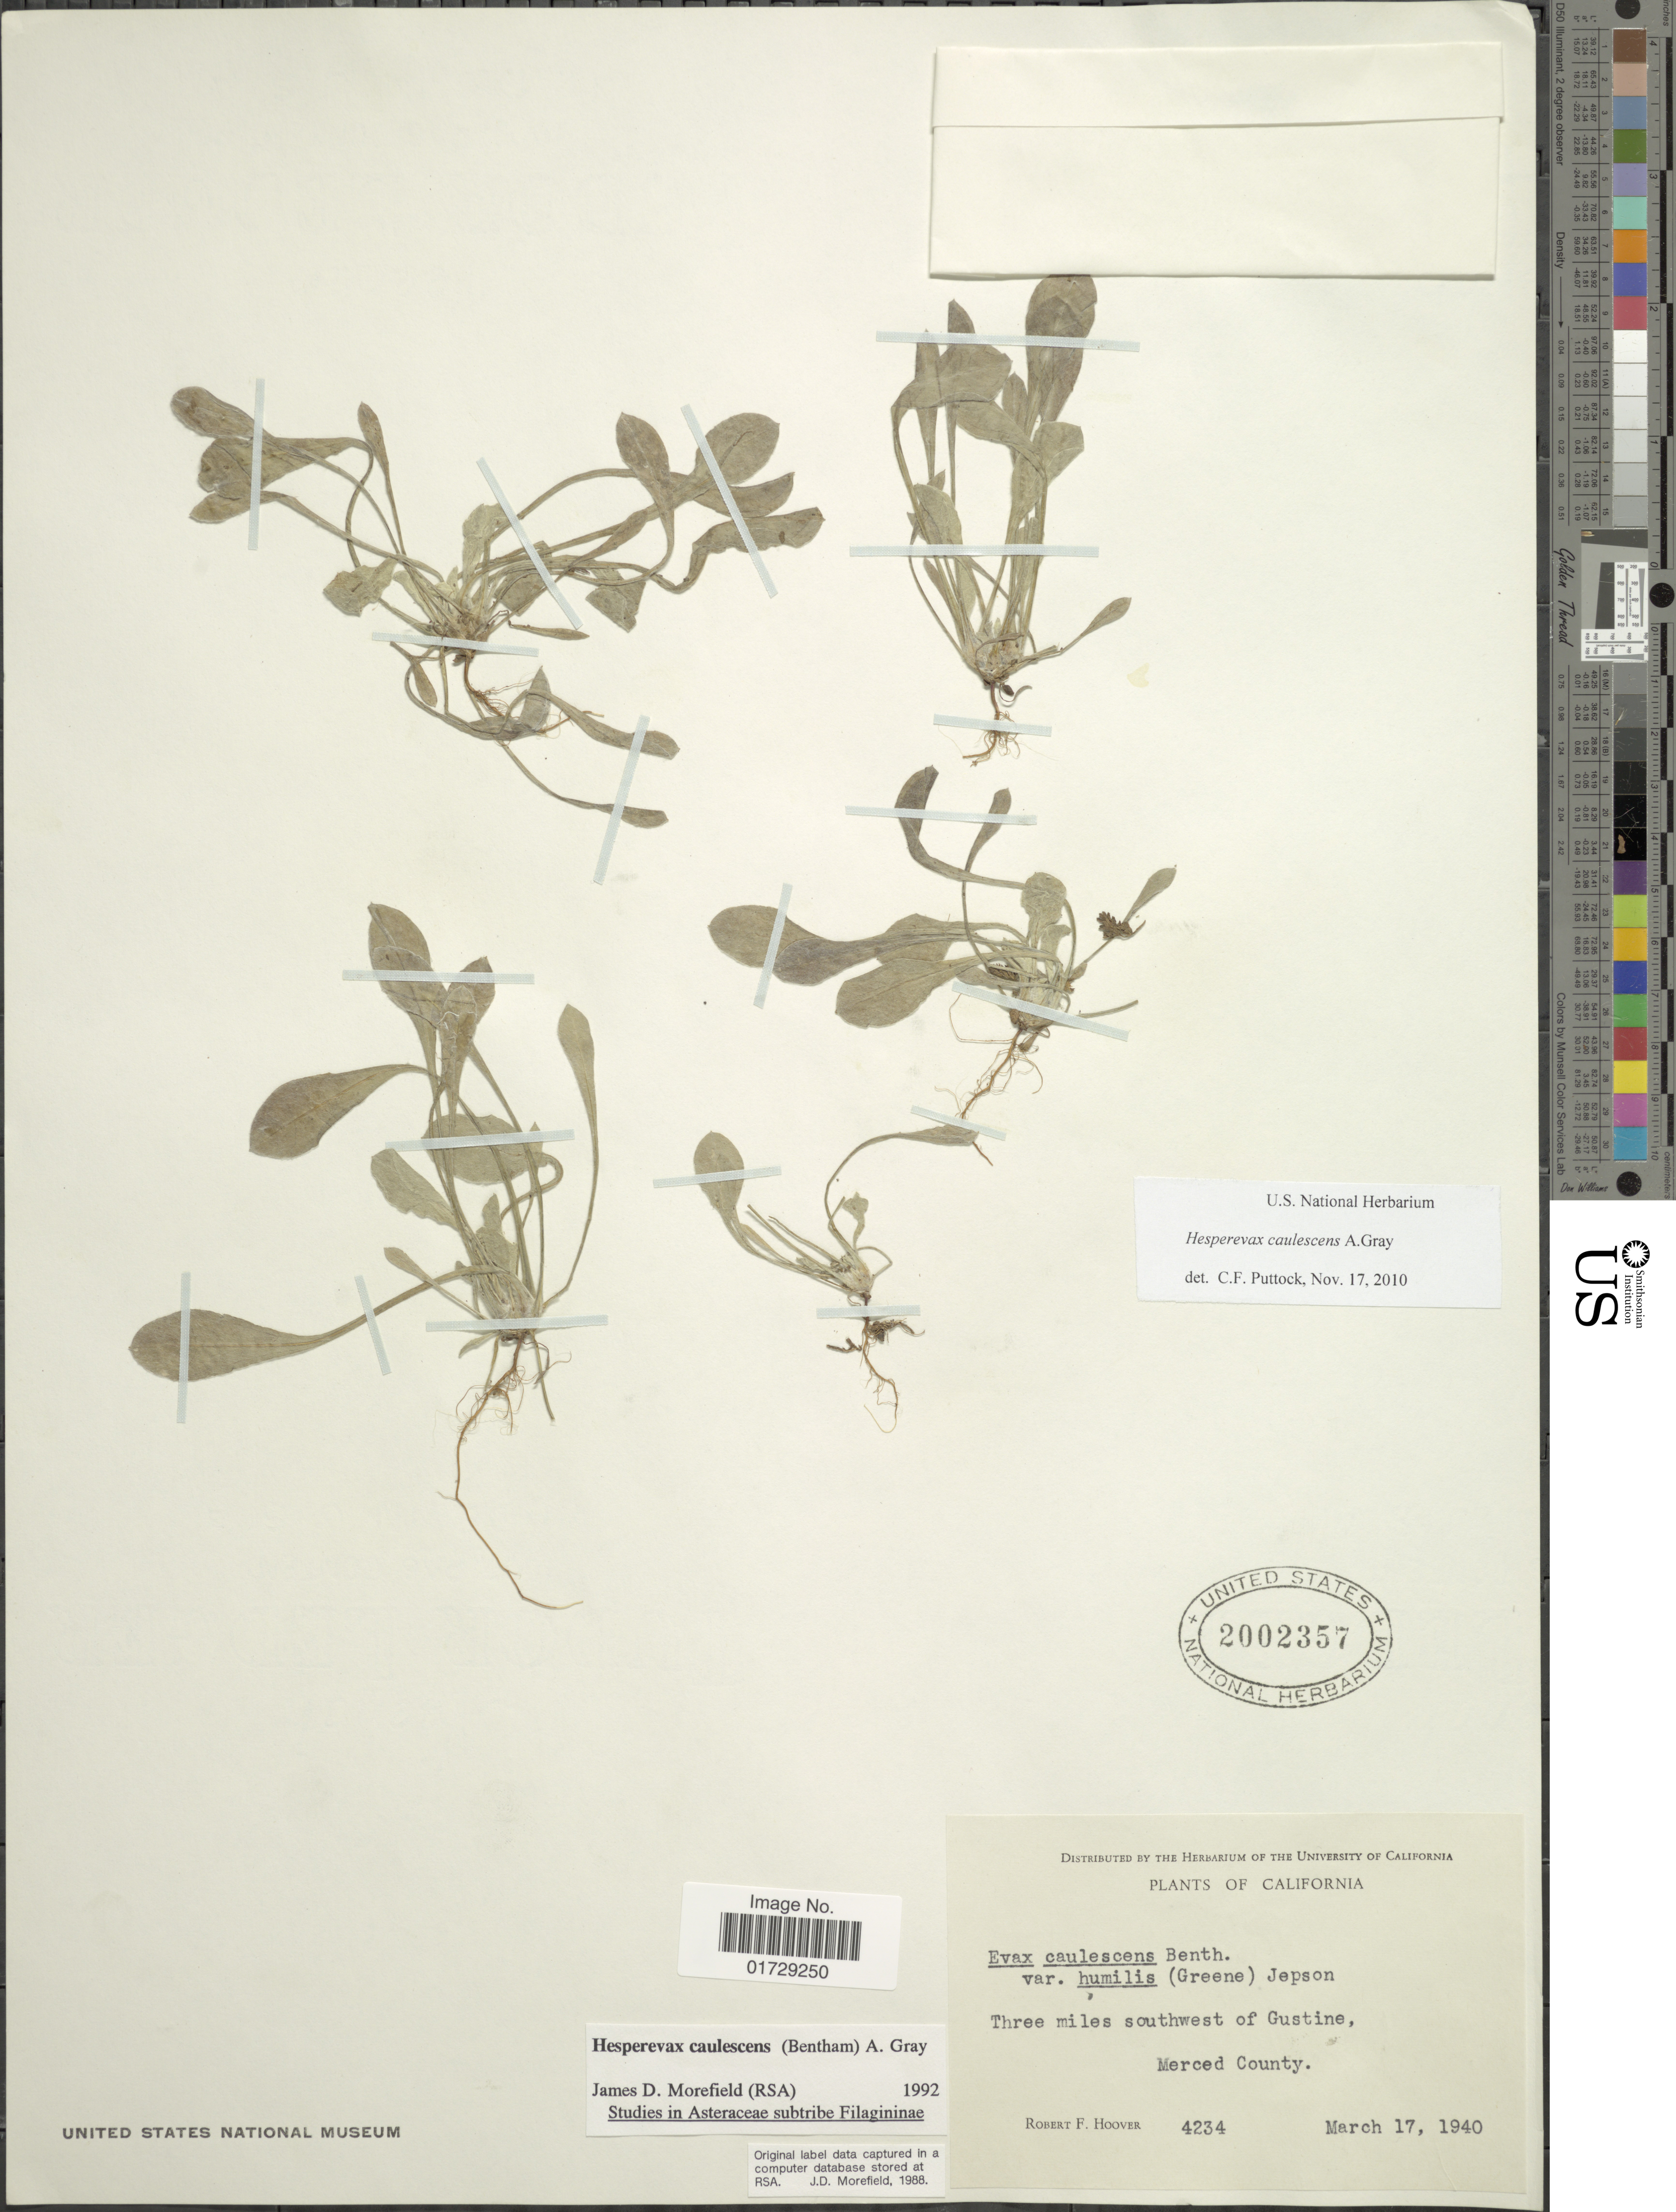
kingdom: Plantae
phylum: Tracheophyta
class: Magnoliopsida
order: Asterales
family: Asteraceae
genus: Hesperevax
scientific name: Hesperevax caulescens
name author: (Benth.) A. Gray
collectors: R. F. Hoover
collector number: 4234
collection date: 1940-03-17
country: United States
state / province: California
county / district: Merced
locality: Three miles southwest of Gustine, Merced County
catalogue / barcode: US 2002357